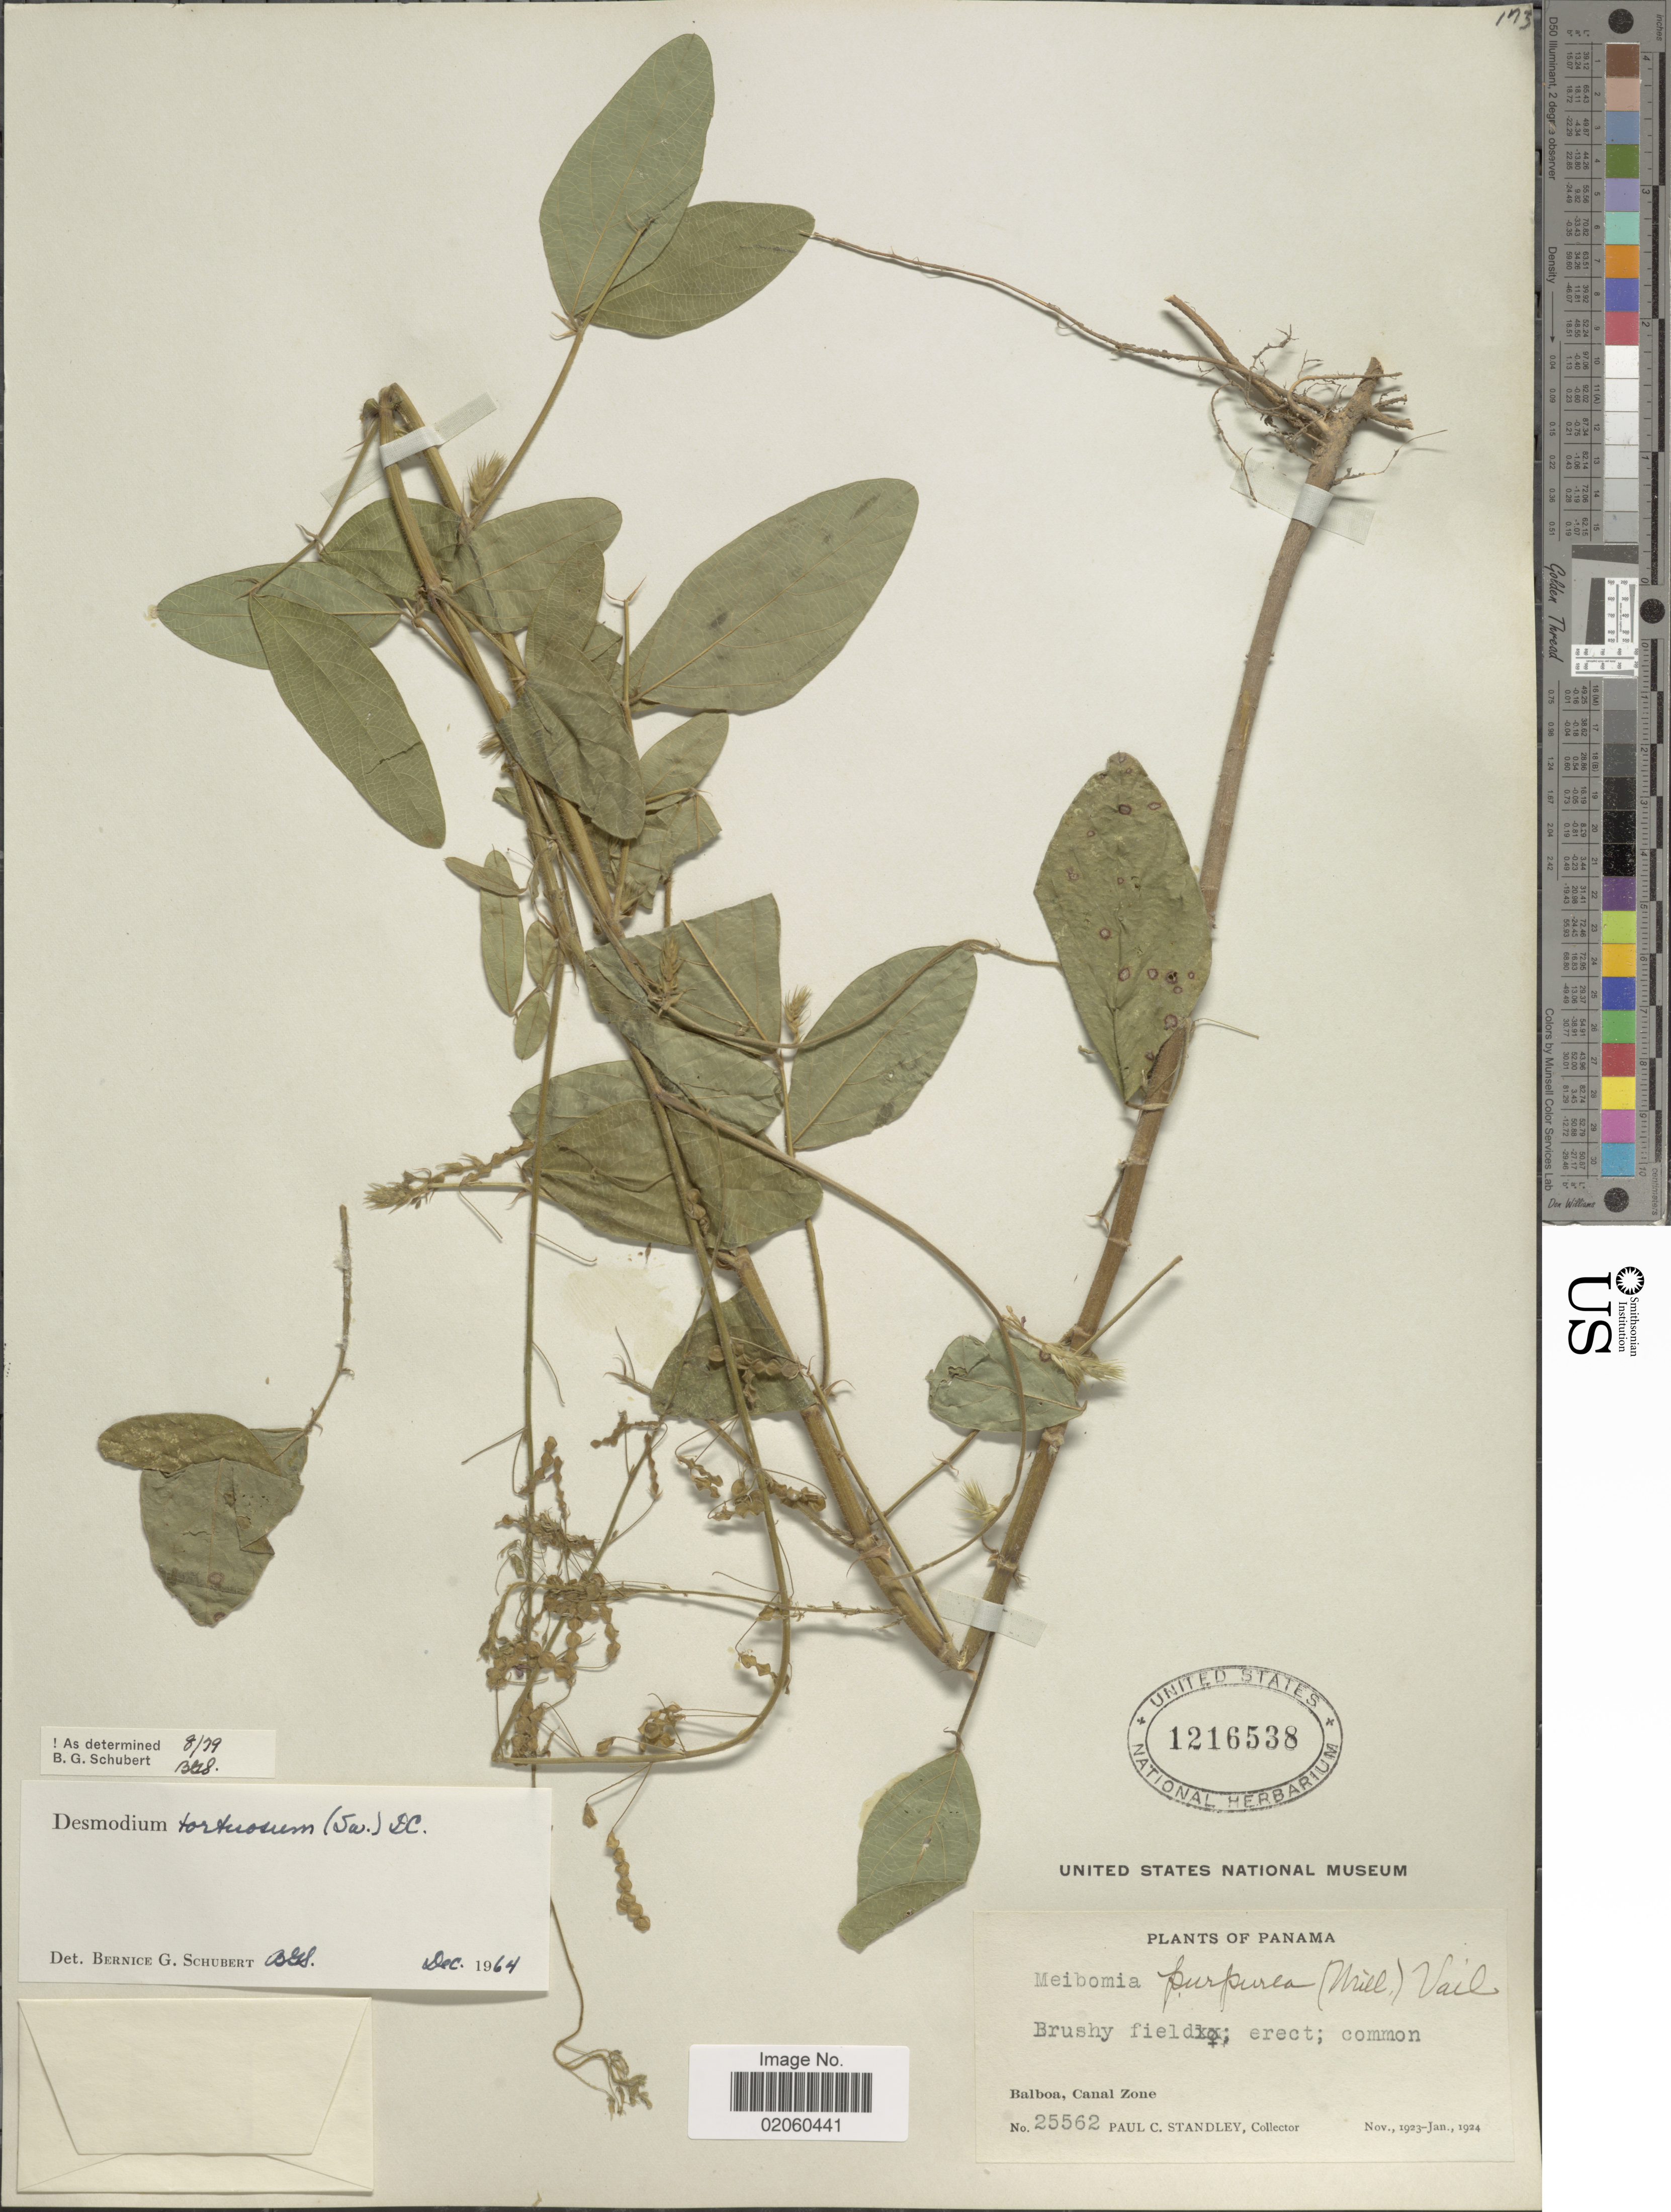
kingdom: Plantae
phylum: Tracheophyta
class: Magnoliopsida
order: Fabales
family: Fabaceae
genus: Desmodium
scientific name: Desmodium tortuosum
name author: (Sw.) DC.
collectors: P. C. Standley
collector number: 25562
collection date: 1923-11/1924-01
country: Panama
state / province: Colón / Panamá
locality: Balboa, Canal Zone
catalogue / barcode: US 1216538